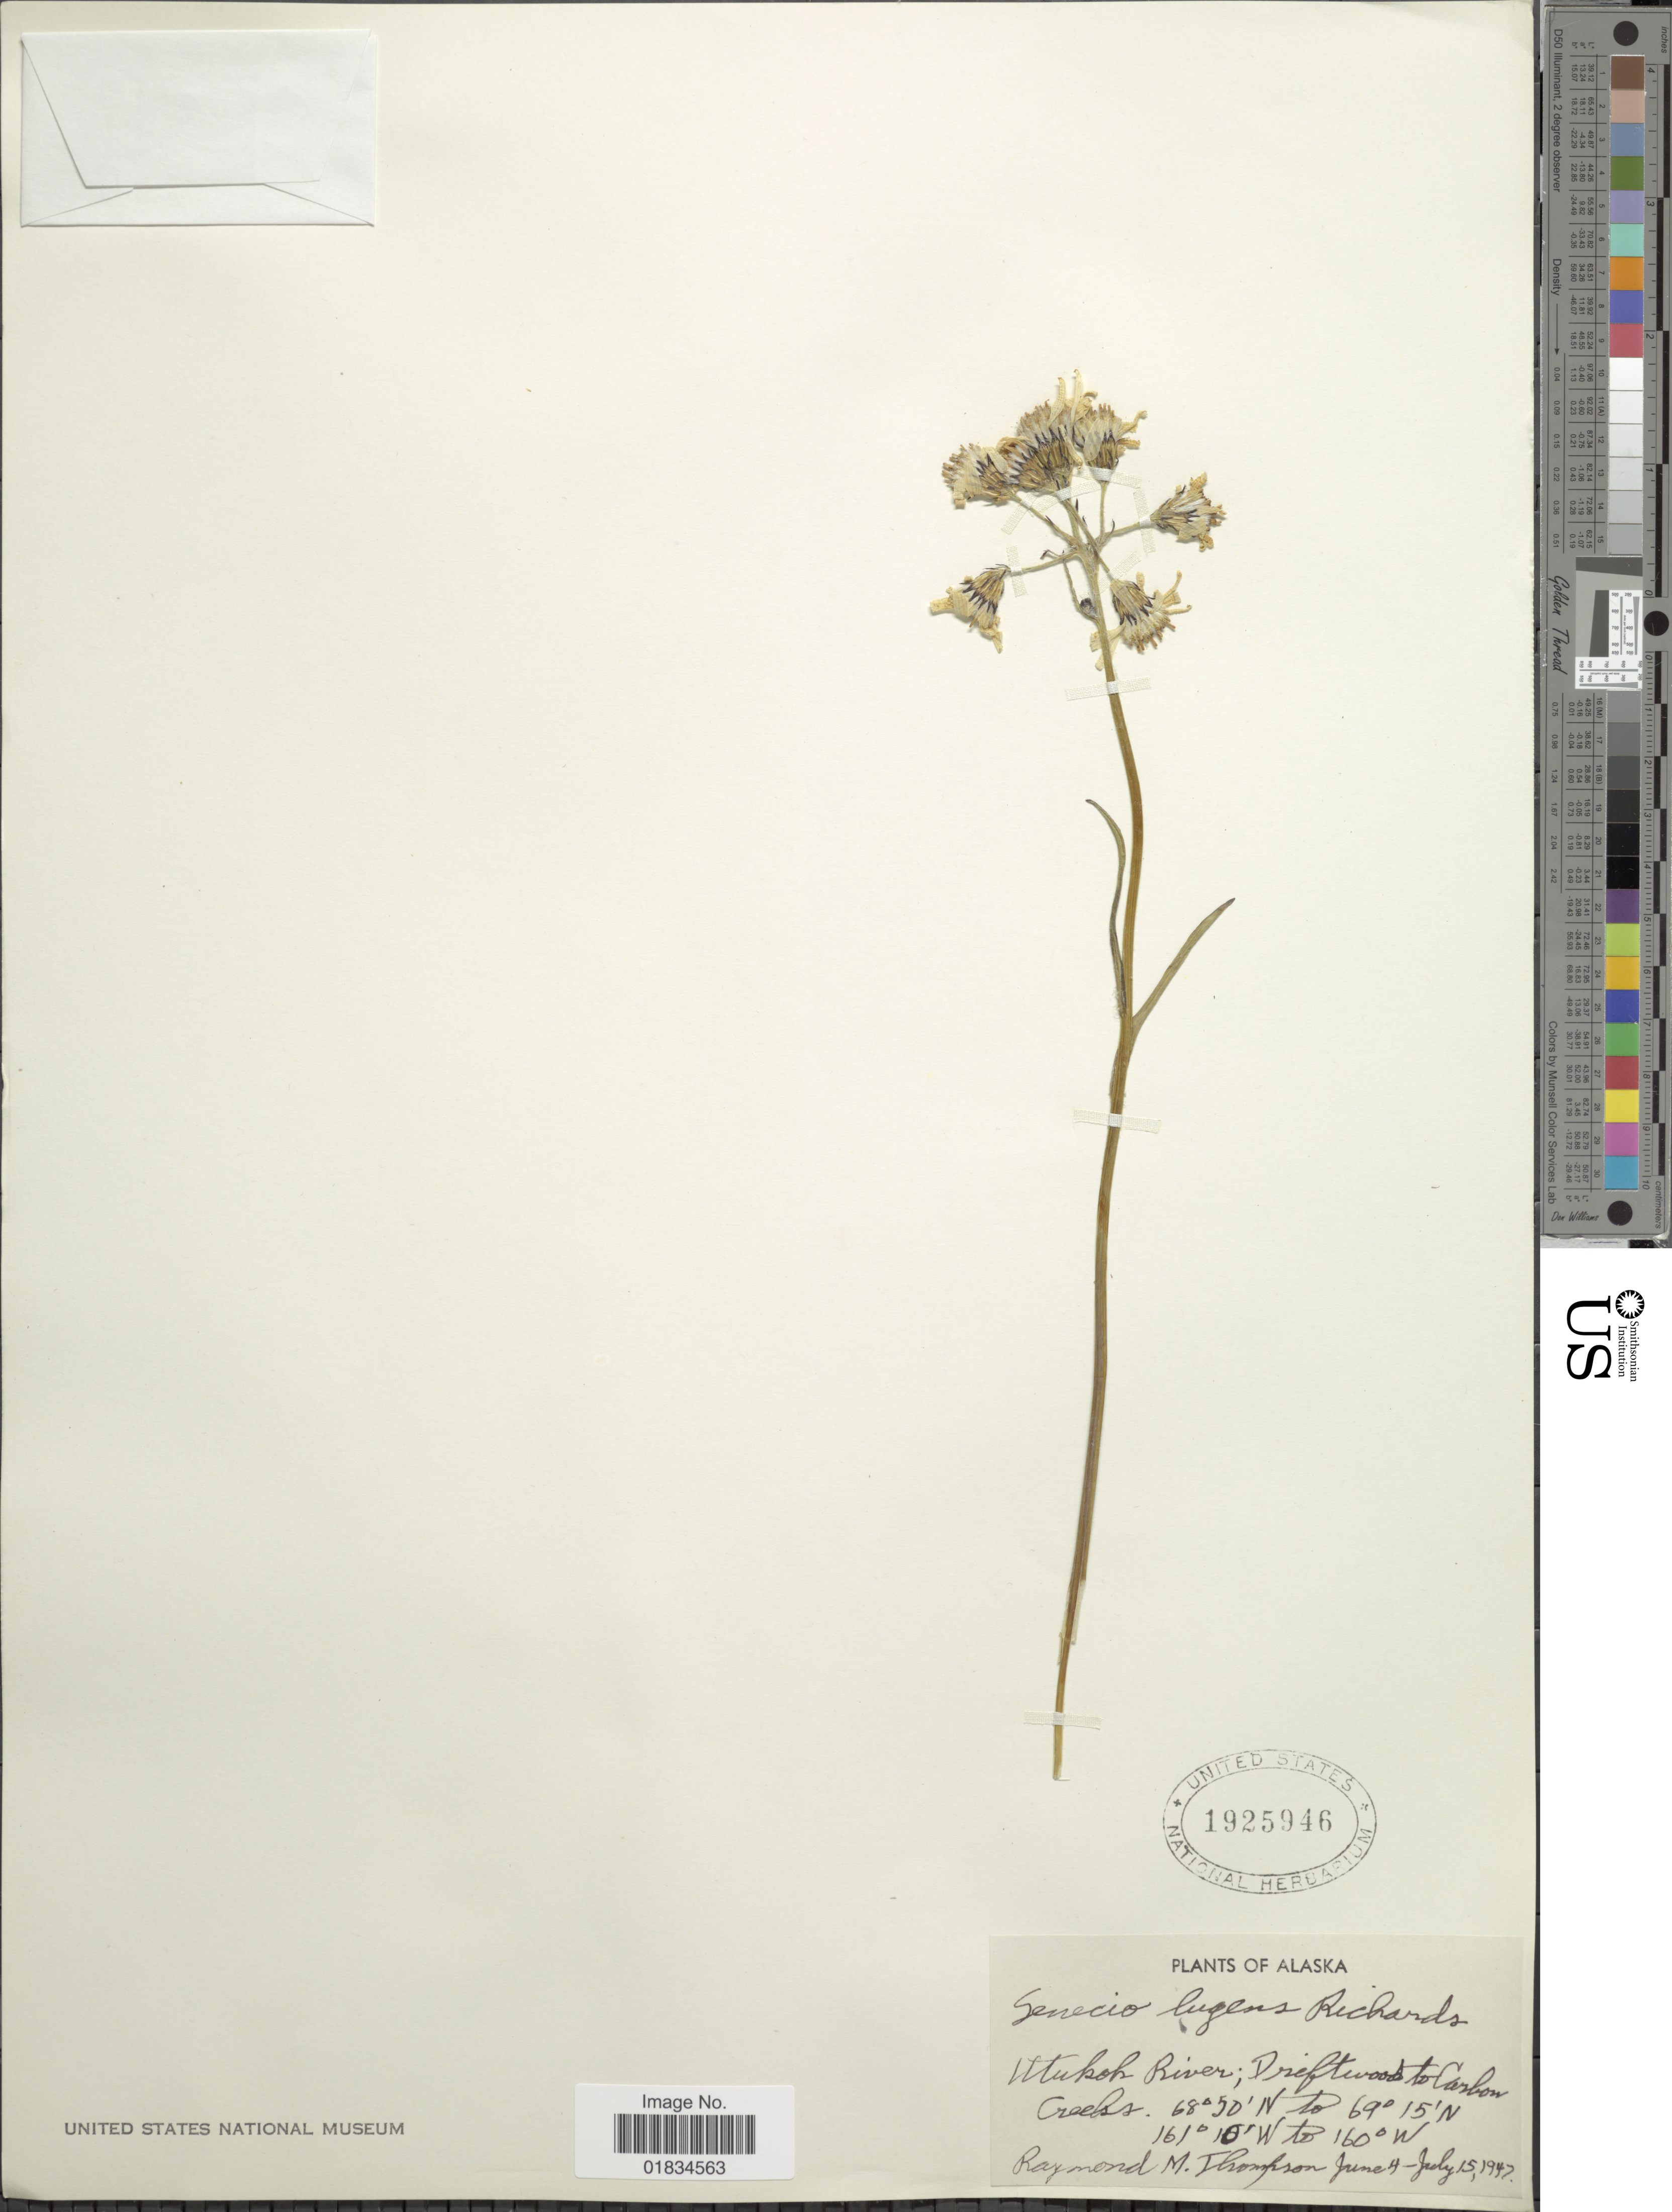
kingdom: Plantae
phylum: Tracheophyta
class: Magnoliopsida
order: Asterales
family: Asteraceae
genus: Senecio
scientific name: Senecio lugens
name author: Richardson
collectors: R. Thompson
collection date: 1947-06-04/1947-07-15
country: United States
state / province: Alaska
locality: Utukok River; Driftwood to Carbon Creeks.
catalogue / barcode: US 1925946